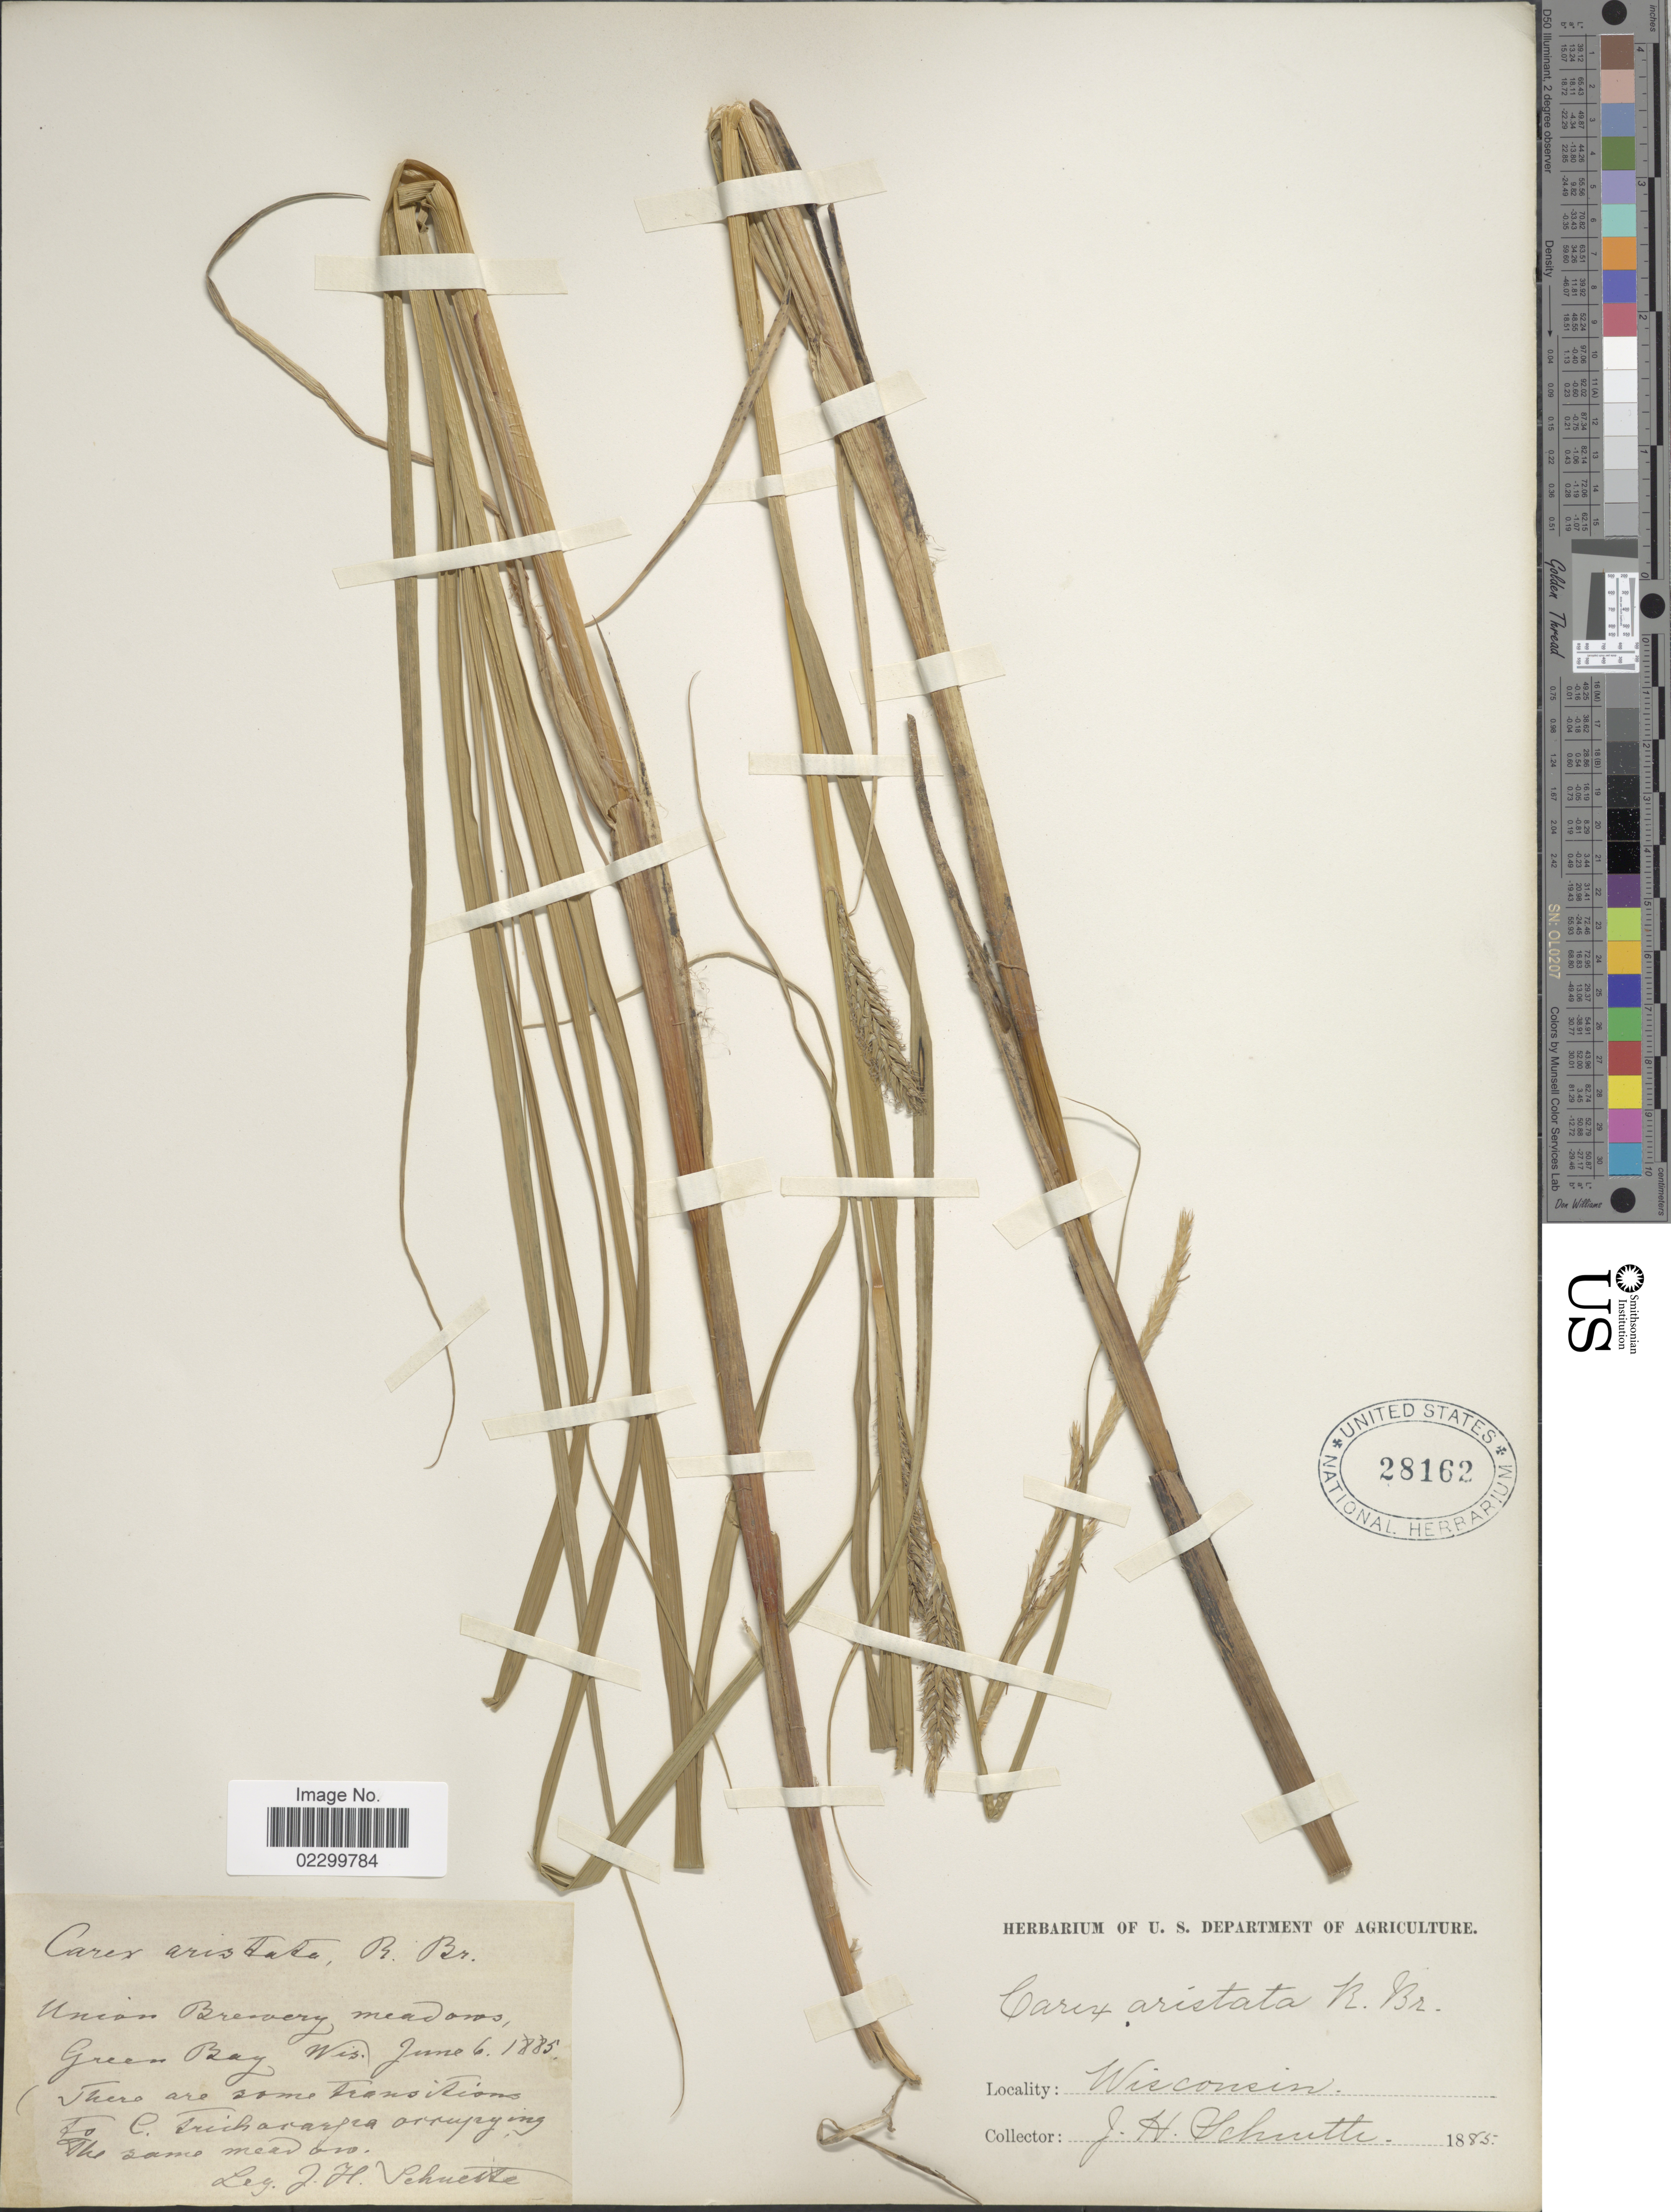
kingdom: Plantae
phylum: Tracheophyta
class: Liliopsida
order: Poales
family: Cyperaceae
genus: Carex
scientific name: Carex atherodes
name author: Spreng.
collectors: J. H. Schuette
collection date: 1885-06-06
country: United States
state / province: Wisconsin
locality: Union Brewery meadows, Green Bay Wis.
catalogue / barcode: US 28162